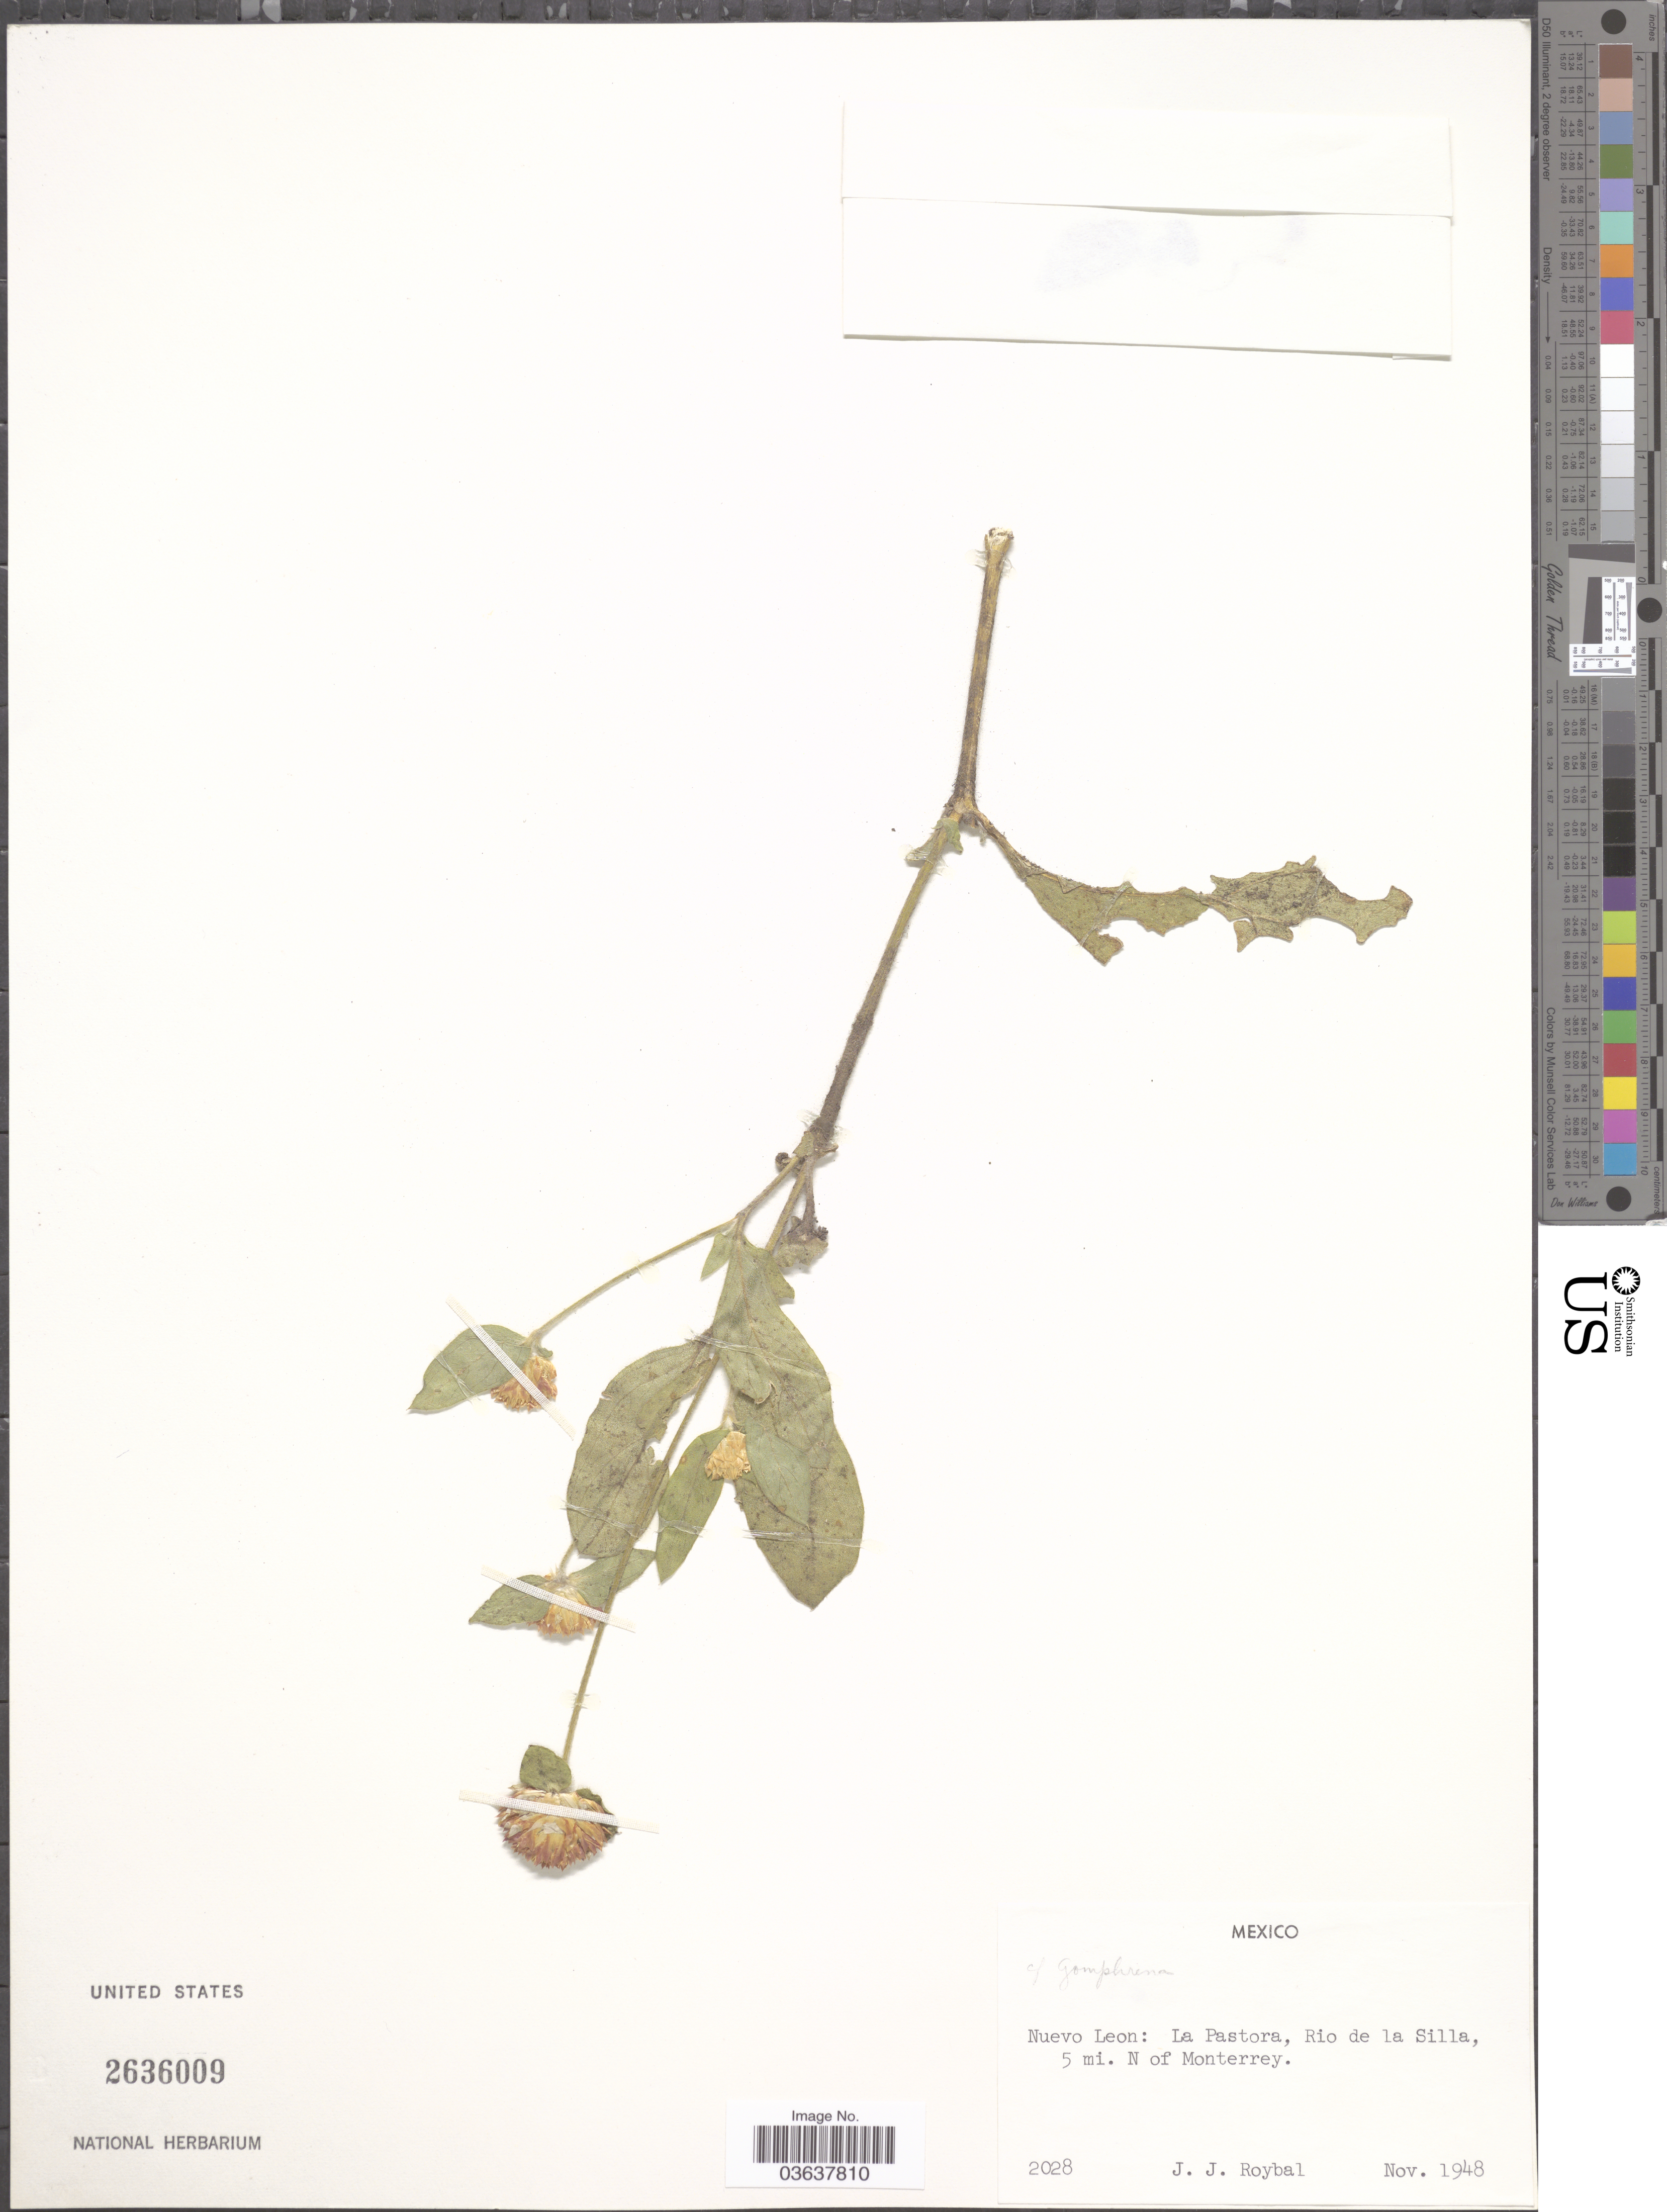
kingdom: Plantae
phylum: Tracheophyta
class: Magnoliopsida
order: Caryophyllales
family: Amaranthaceae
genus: Gomphrena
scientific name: Gomphrena sp.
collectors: J. J. Roybal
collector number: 2028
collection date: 1948-11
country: Mexico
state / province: Nuevo León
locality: La Pastora, Rio de la Silla, 5 mi. N of Monterrey.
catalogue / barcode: US 2636009